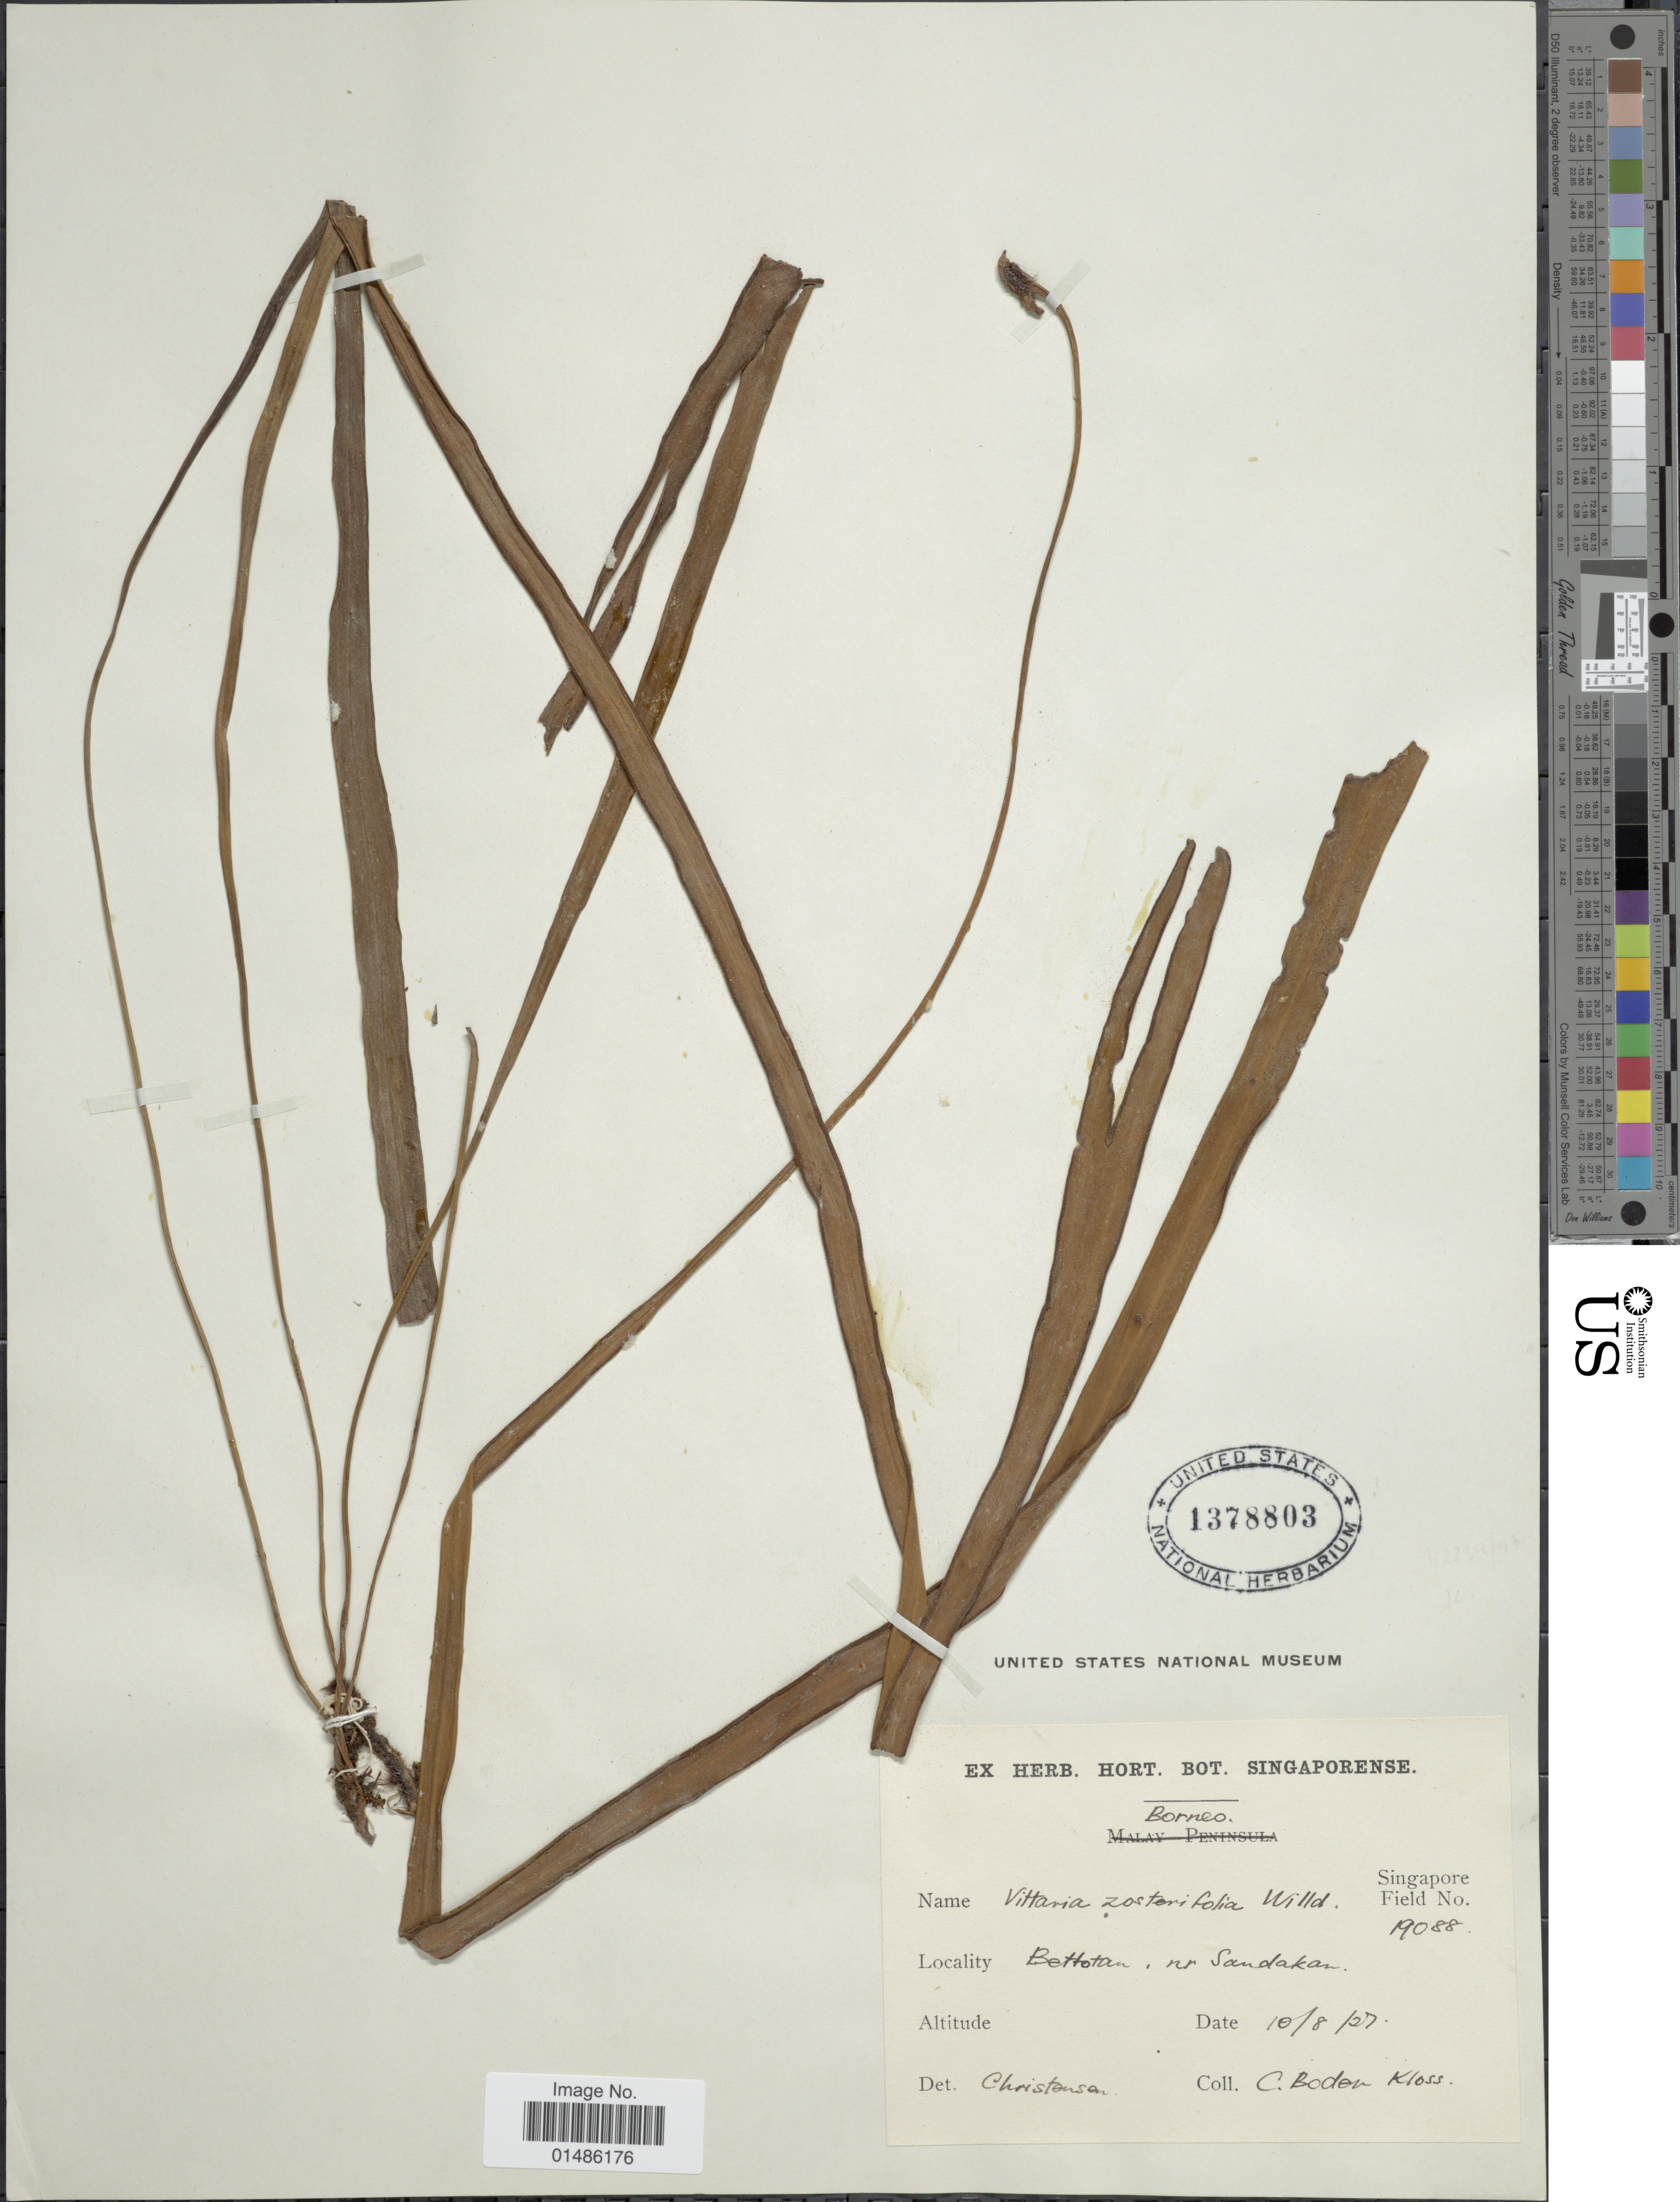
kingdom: Plantae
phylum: Tracheophyta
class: Polypodiopsida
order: Polypodiales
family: Pteridaceae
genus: Haplopteris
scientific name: Haplopteris zosterifolia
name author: (Willd.) E.H. Crane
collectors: C. Boden-Kloss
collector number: Singapore Field 19088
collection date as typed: Transcribed d/m/y: 10/8/27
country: Malaysia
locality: Borneo. Bettotan, nr Sandakan.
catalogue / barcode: US 1378803